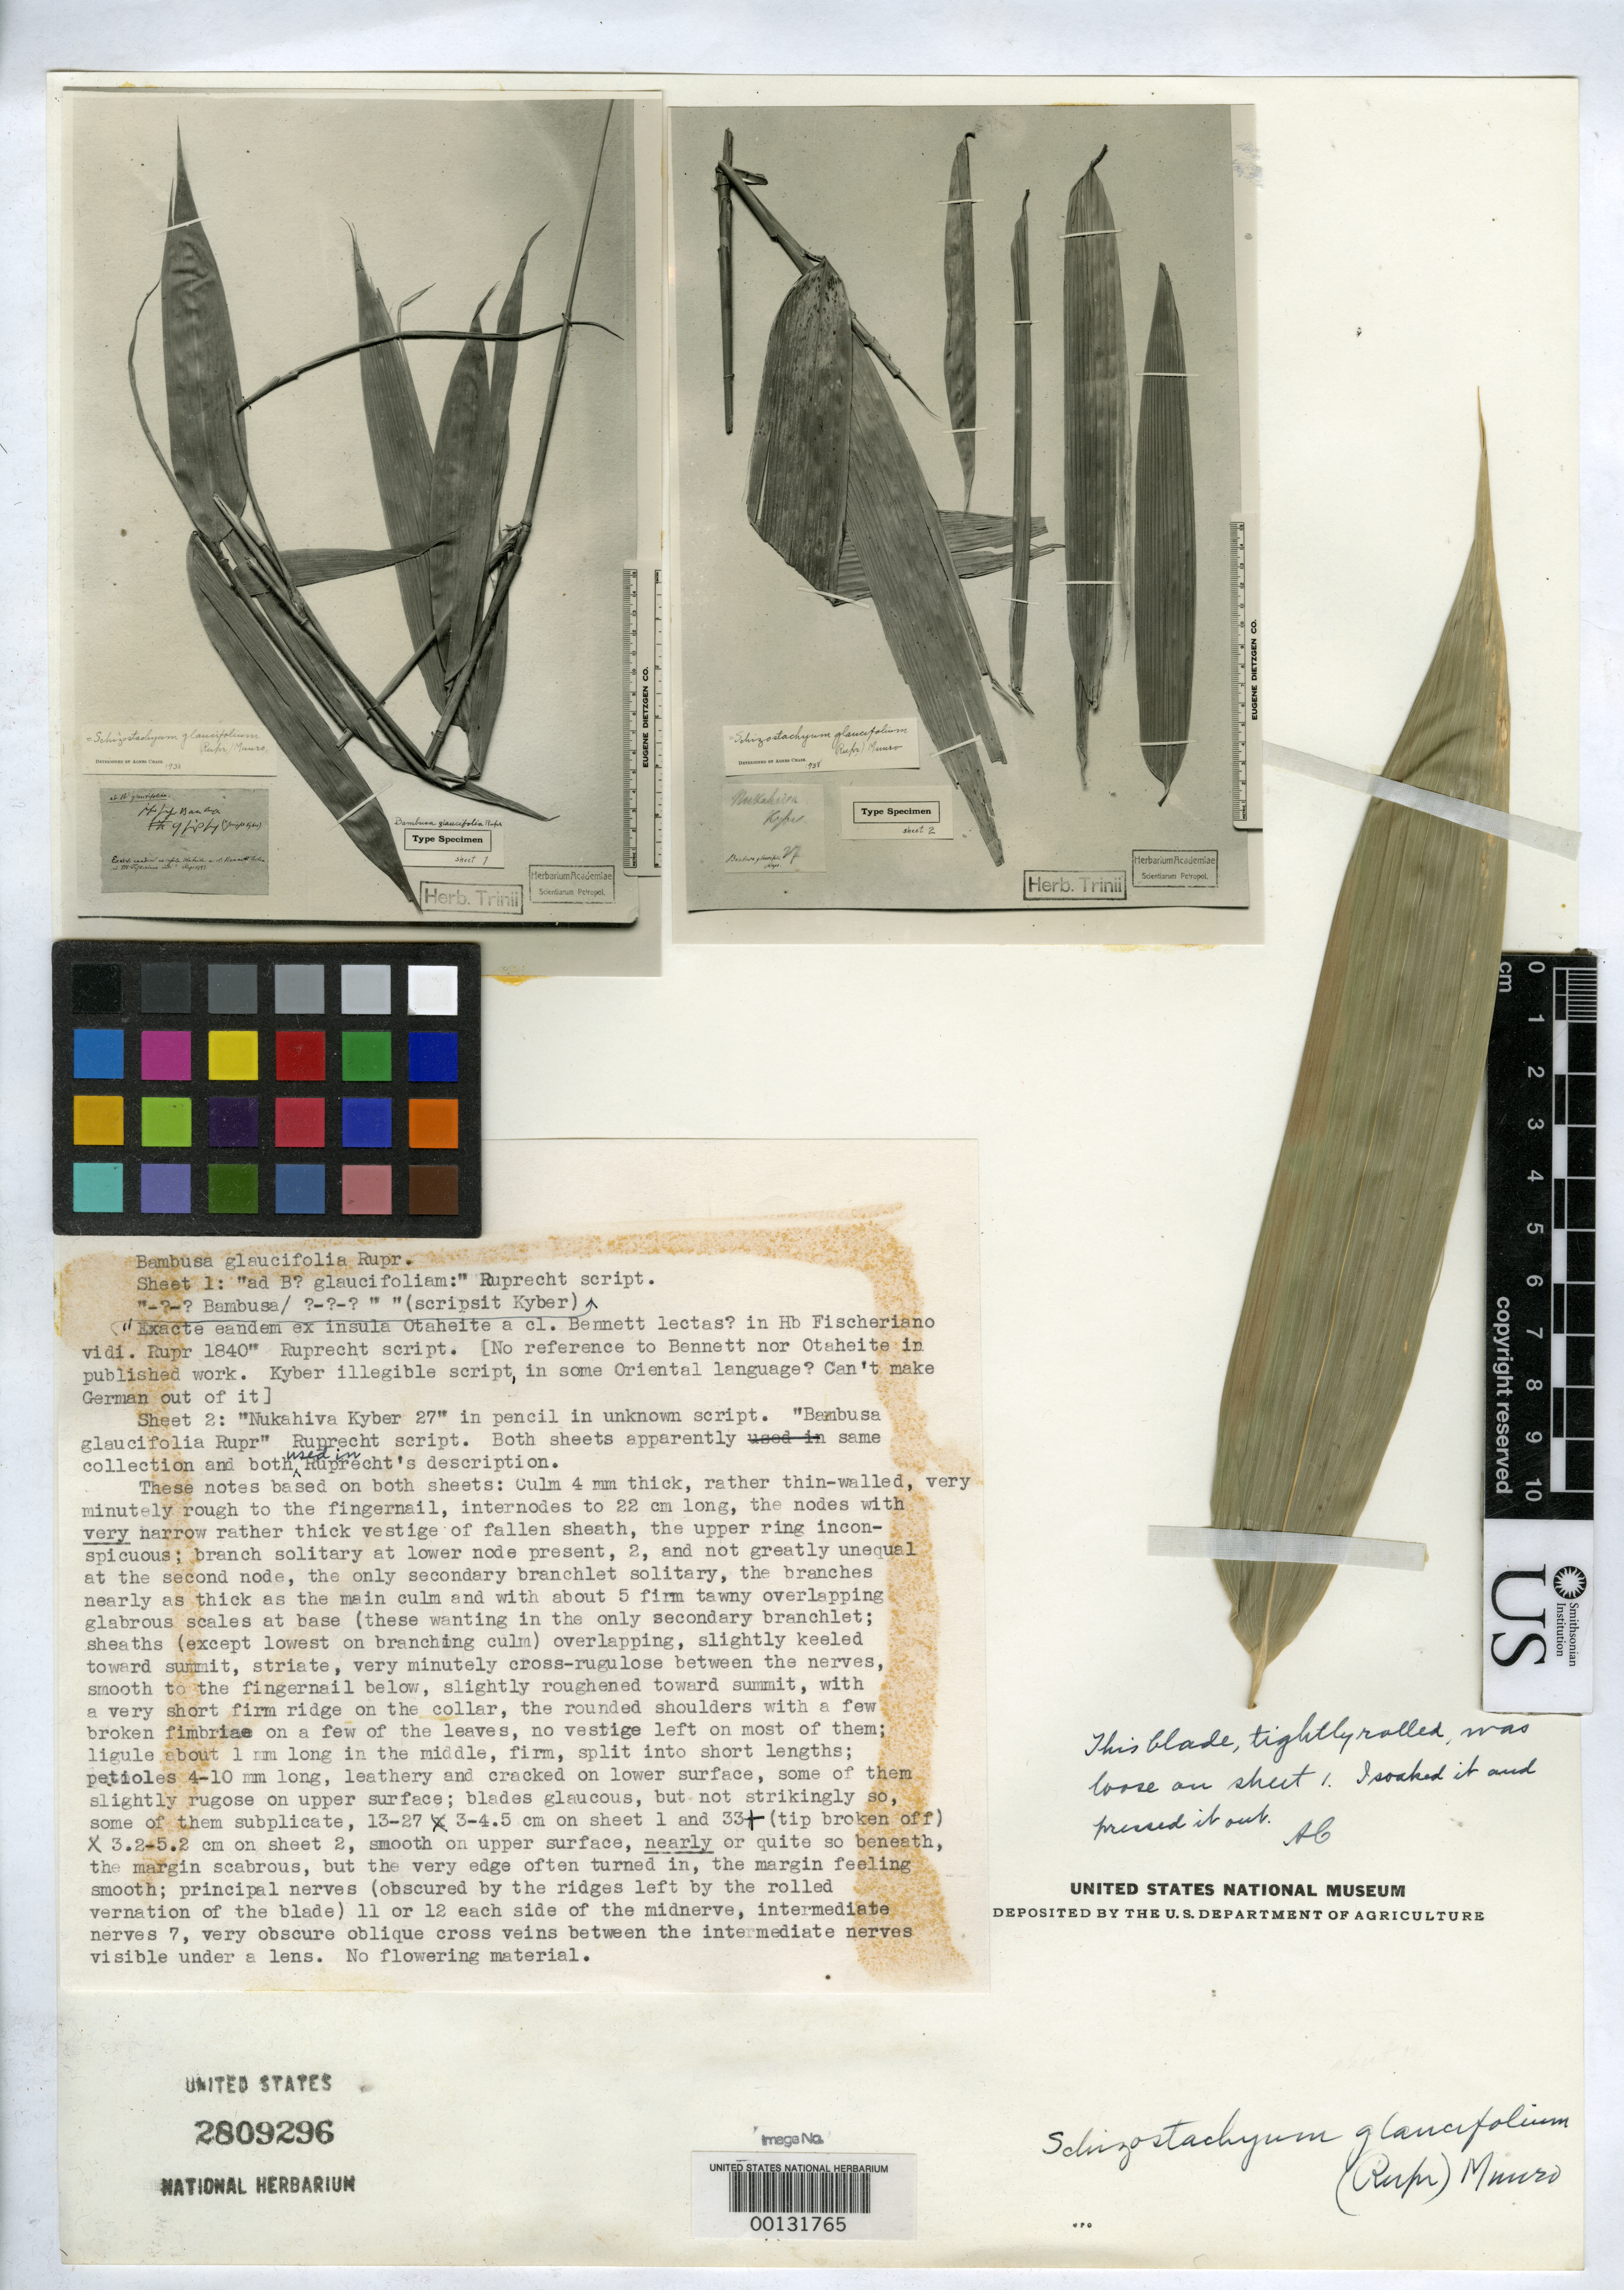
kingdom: Plantae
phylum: Tracheophyta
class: Liliopsida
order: Poales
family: Poaceae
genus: Bambusa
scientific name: Bambusa glaucifolia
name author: Rupr.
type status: Type Material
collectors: F. J. Ruprecht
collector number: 1840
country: French Polynesia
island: Nuku Hiva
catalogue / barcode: US 2809296